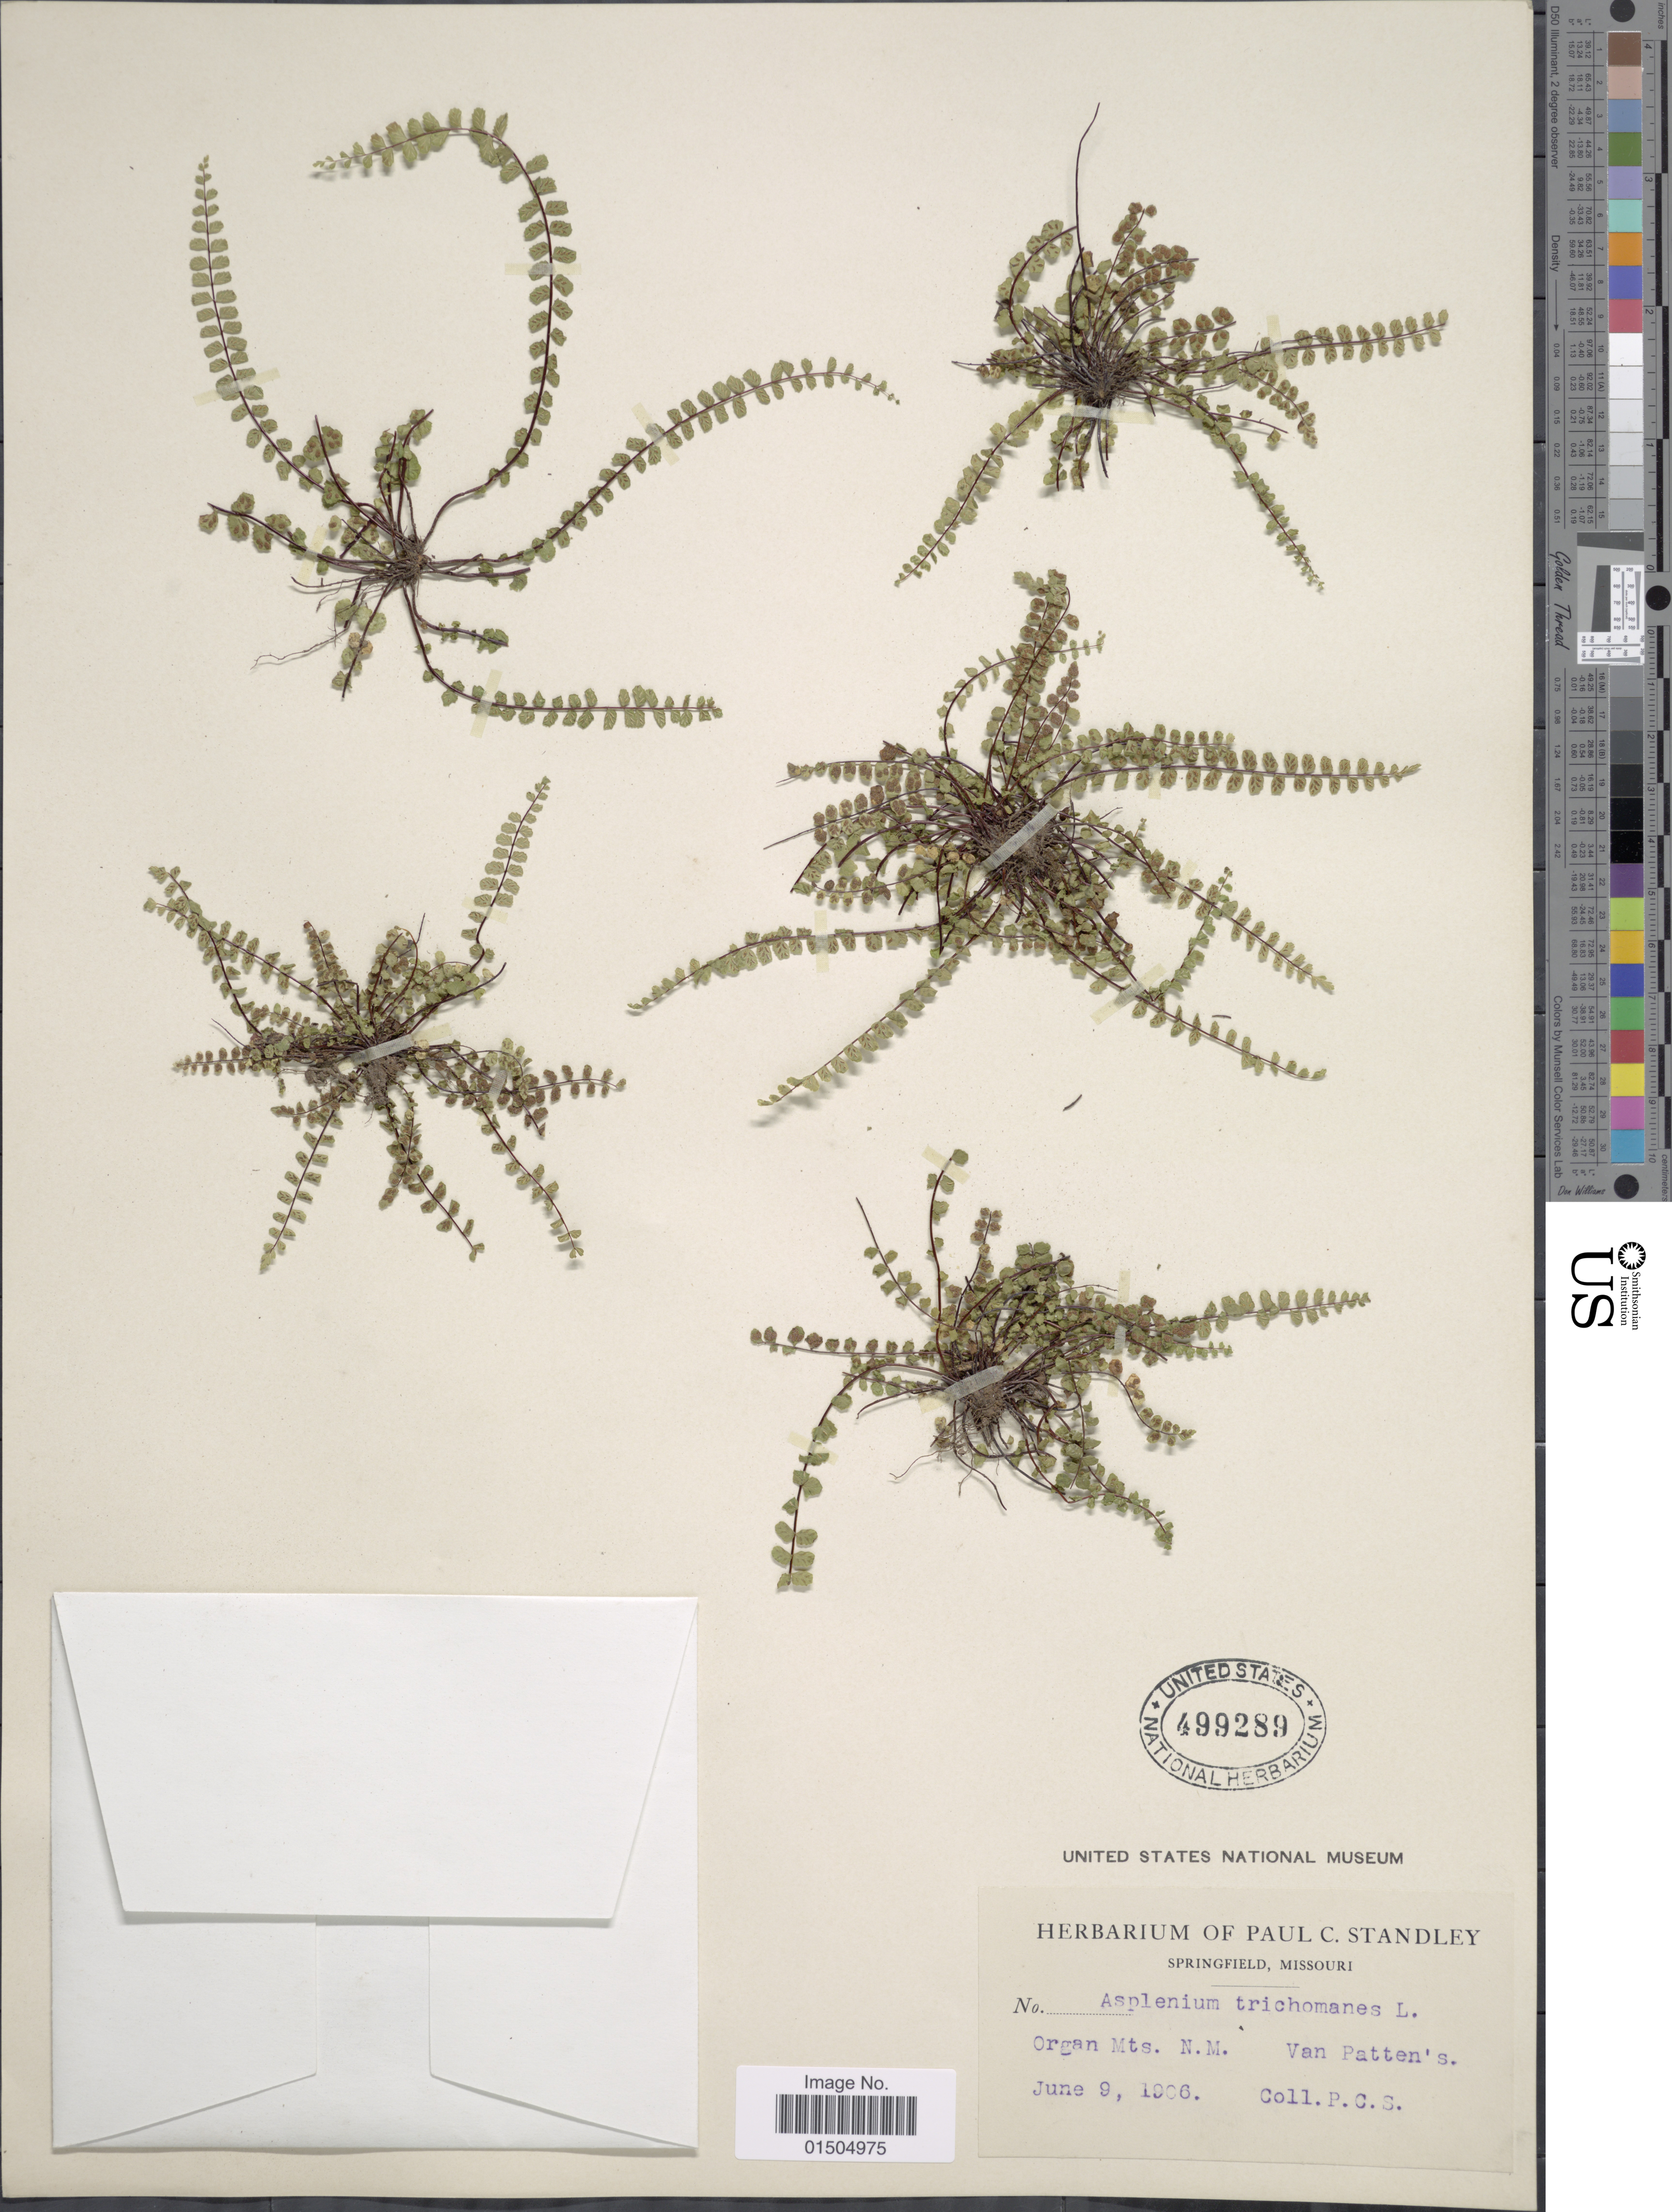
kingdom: Plantae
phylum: Tracheophyta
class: Polypodiopsida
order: Polypodiales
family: Aspleniaceae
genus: Asplenium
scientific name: Asplenium trichomanes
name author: L.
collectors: P. C. Standley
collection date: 1906-06-09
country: United States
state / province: New Mexico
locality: Organ Mts. Van Patten's.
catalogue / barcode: US 499289